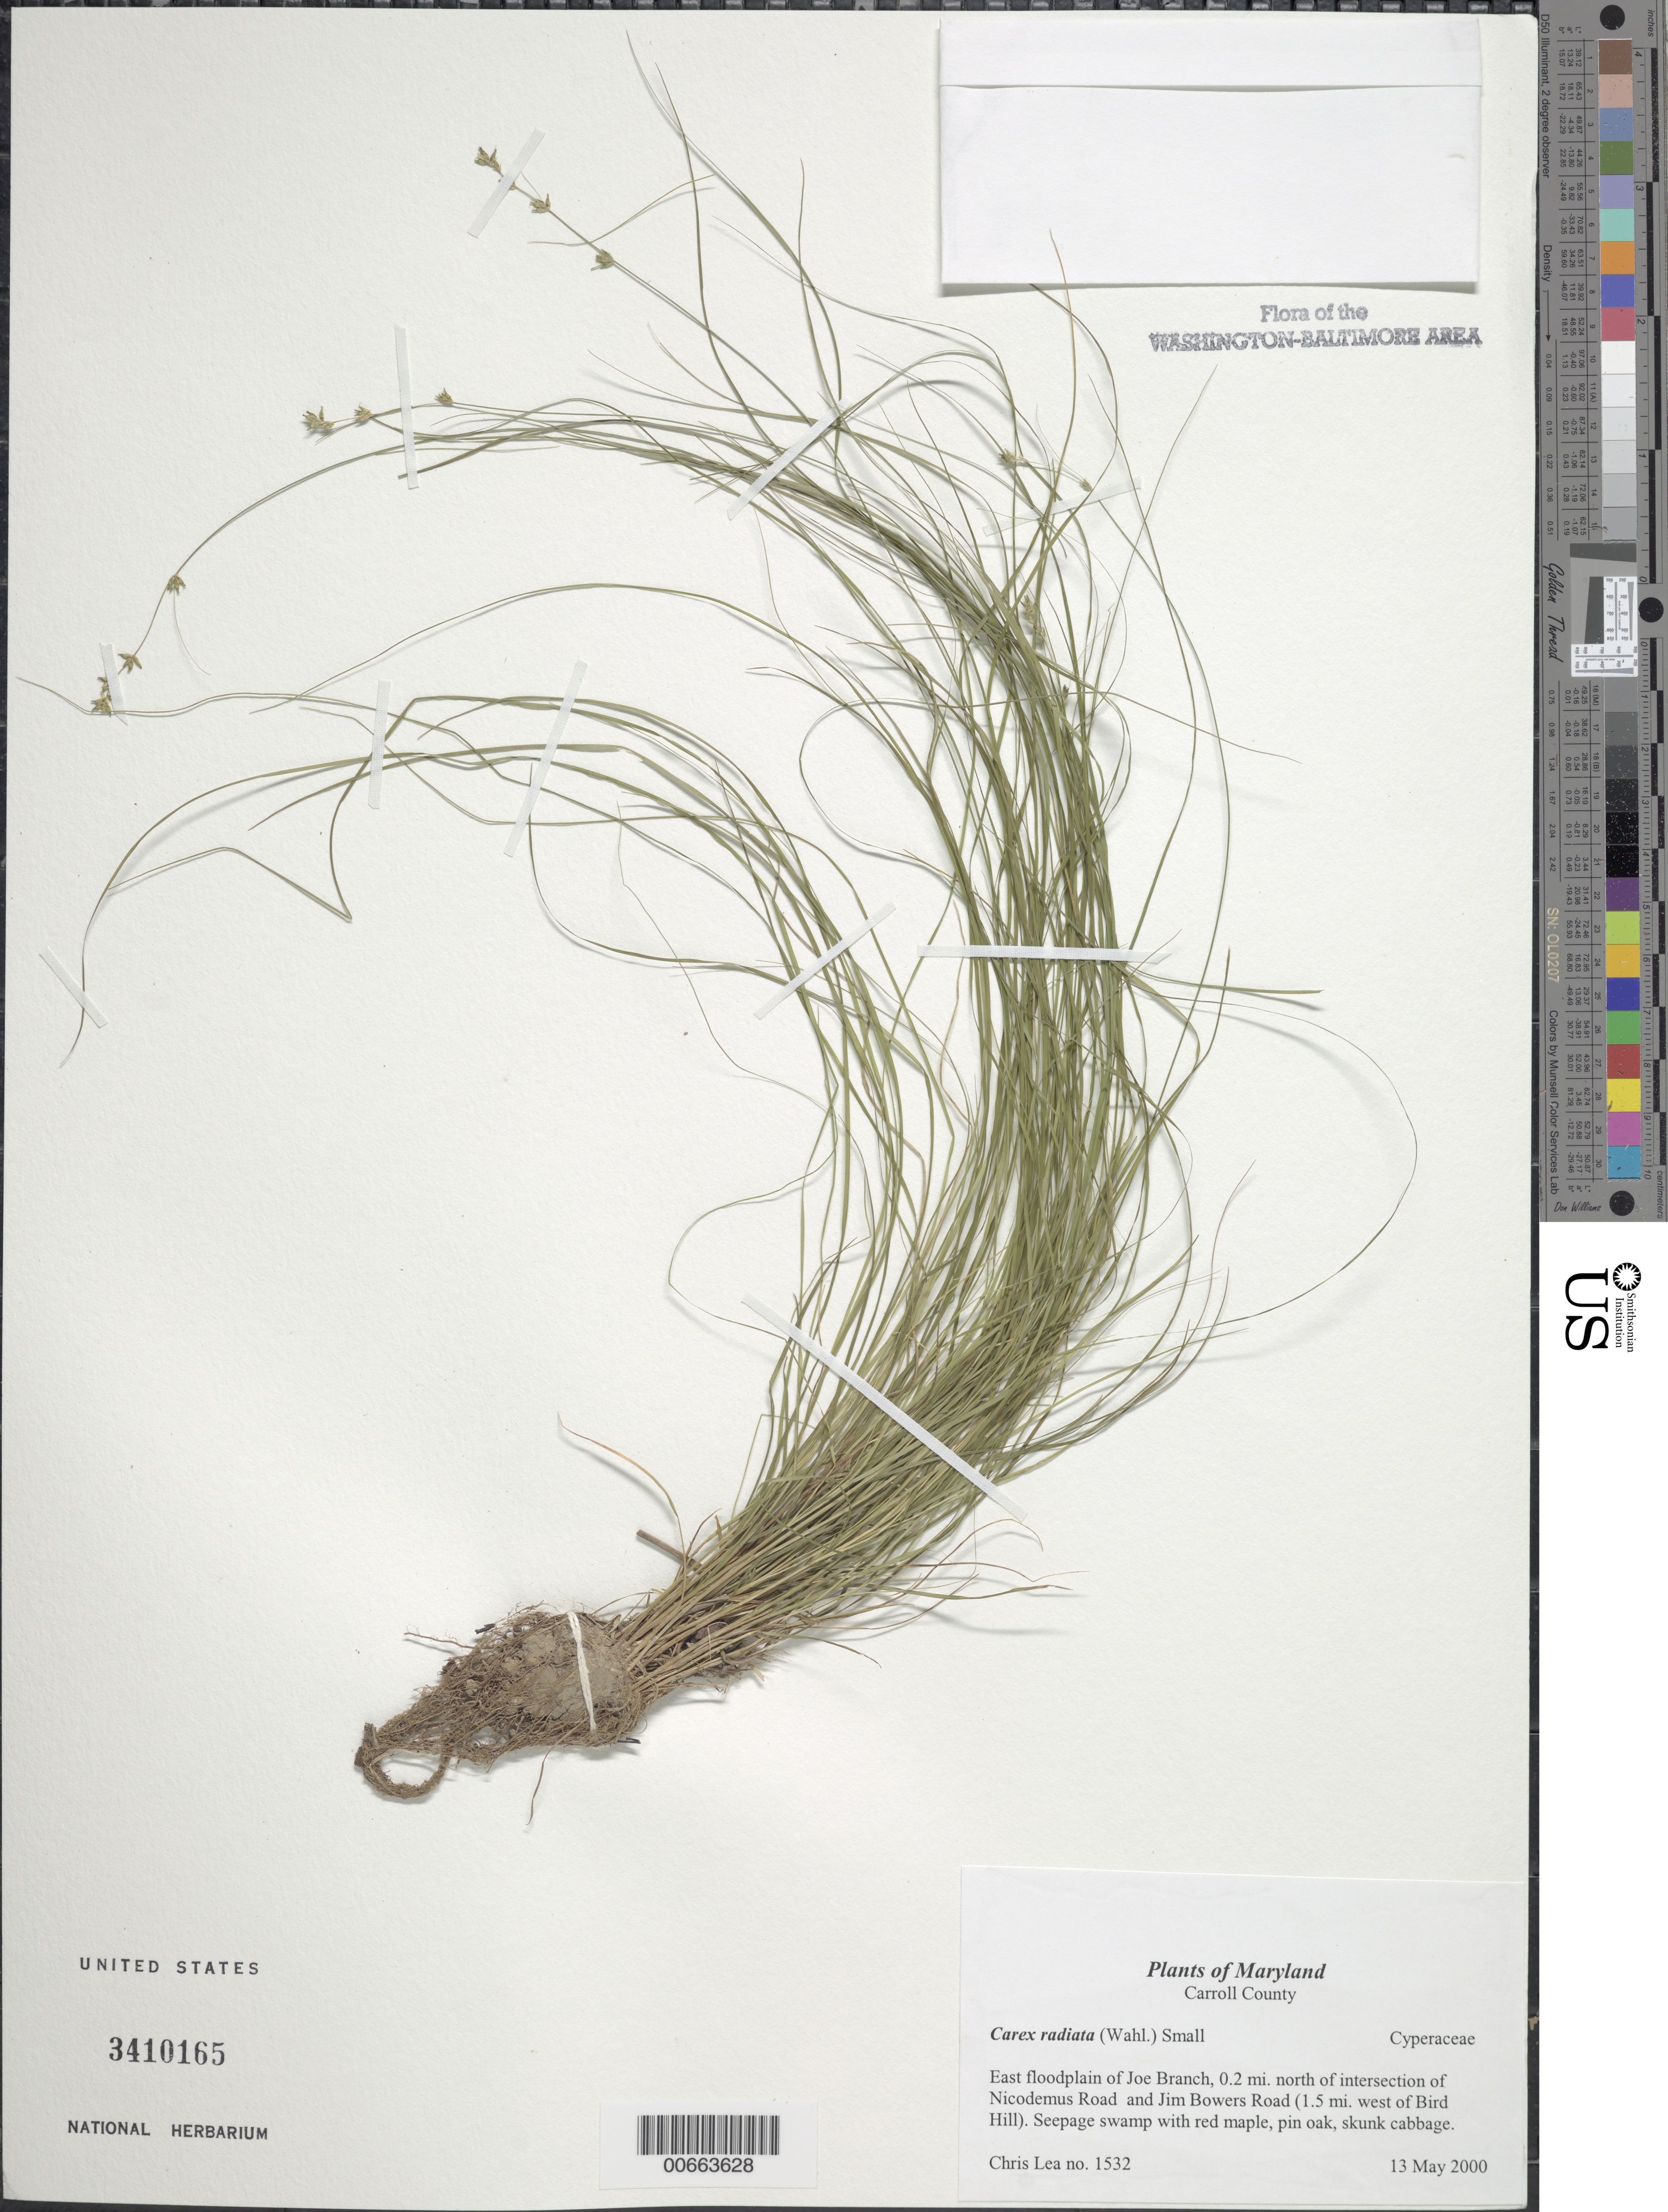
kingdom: Plantae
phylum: Tracheophyta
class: Liliopsida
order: Poales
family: Cyperaceae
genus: Carex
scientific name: Carex radiata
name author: (Wahlenb.) Small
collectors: C. Lea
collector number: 1532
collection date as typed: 13 May 2000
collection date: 2000-05-13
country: United States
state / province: Maryland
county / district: Carroll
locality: East floodplain of Joe Branch, 0.2 mi. north of intersection of Nicodemus Road and Jim Bowers Rd. (1.5 mi. west of Bird Hill).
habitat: Seepage swamp with red maple, pin oak, skunk cabbage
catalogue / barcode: US 3410165